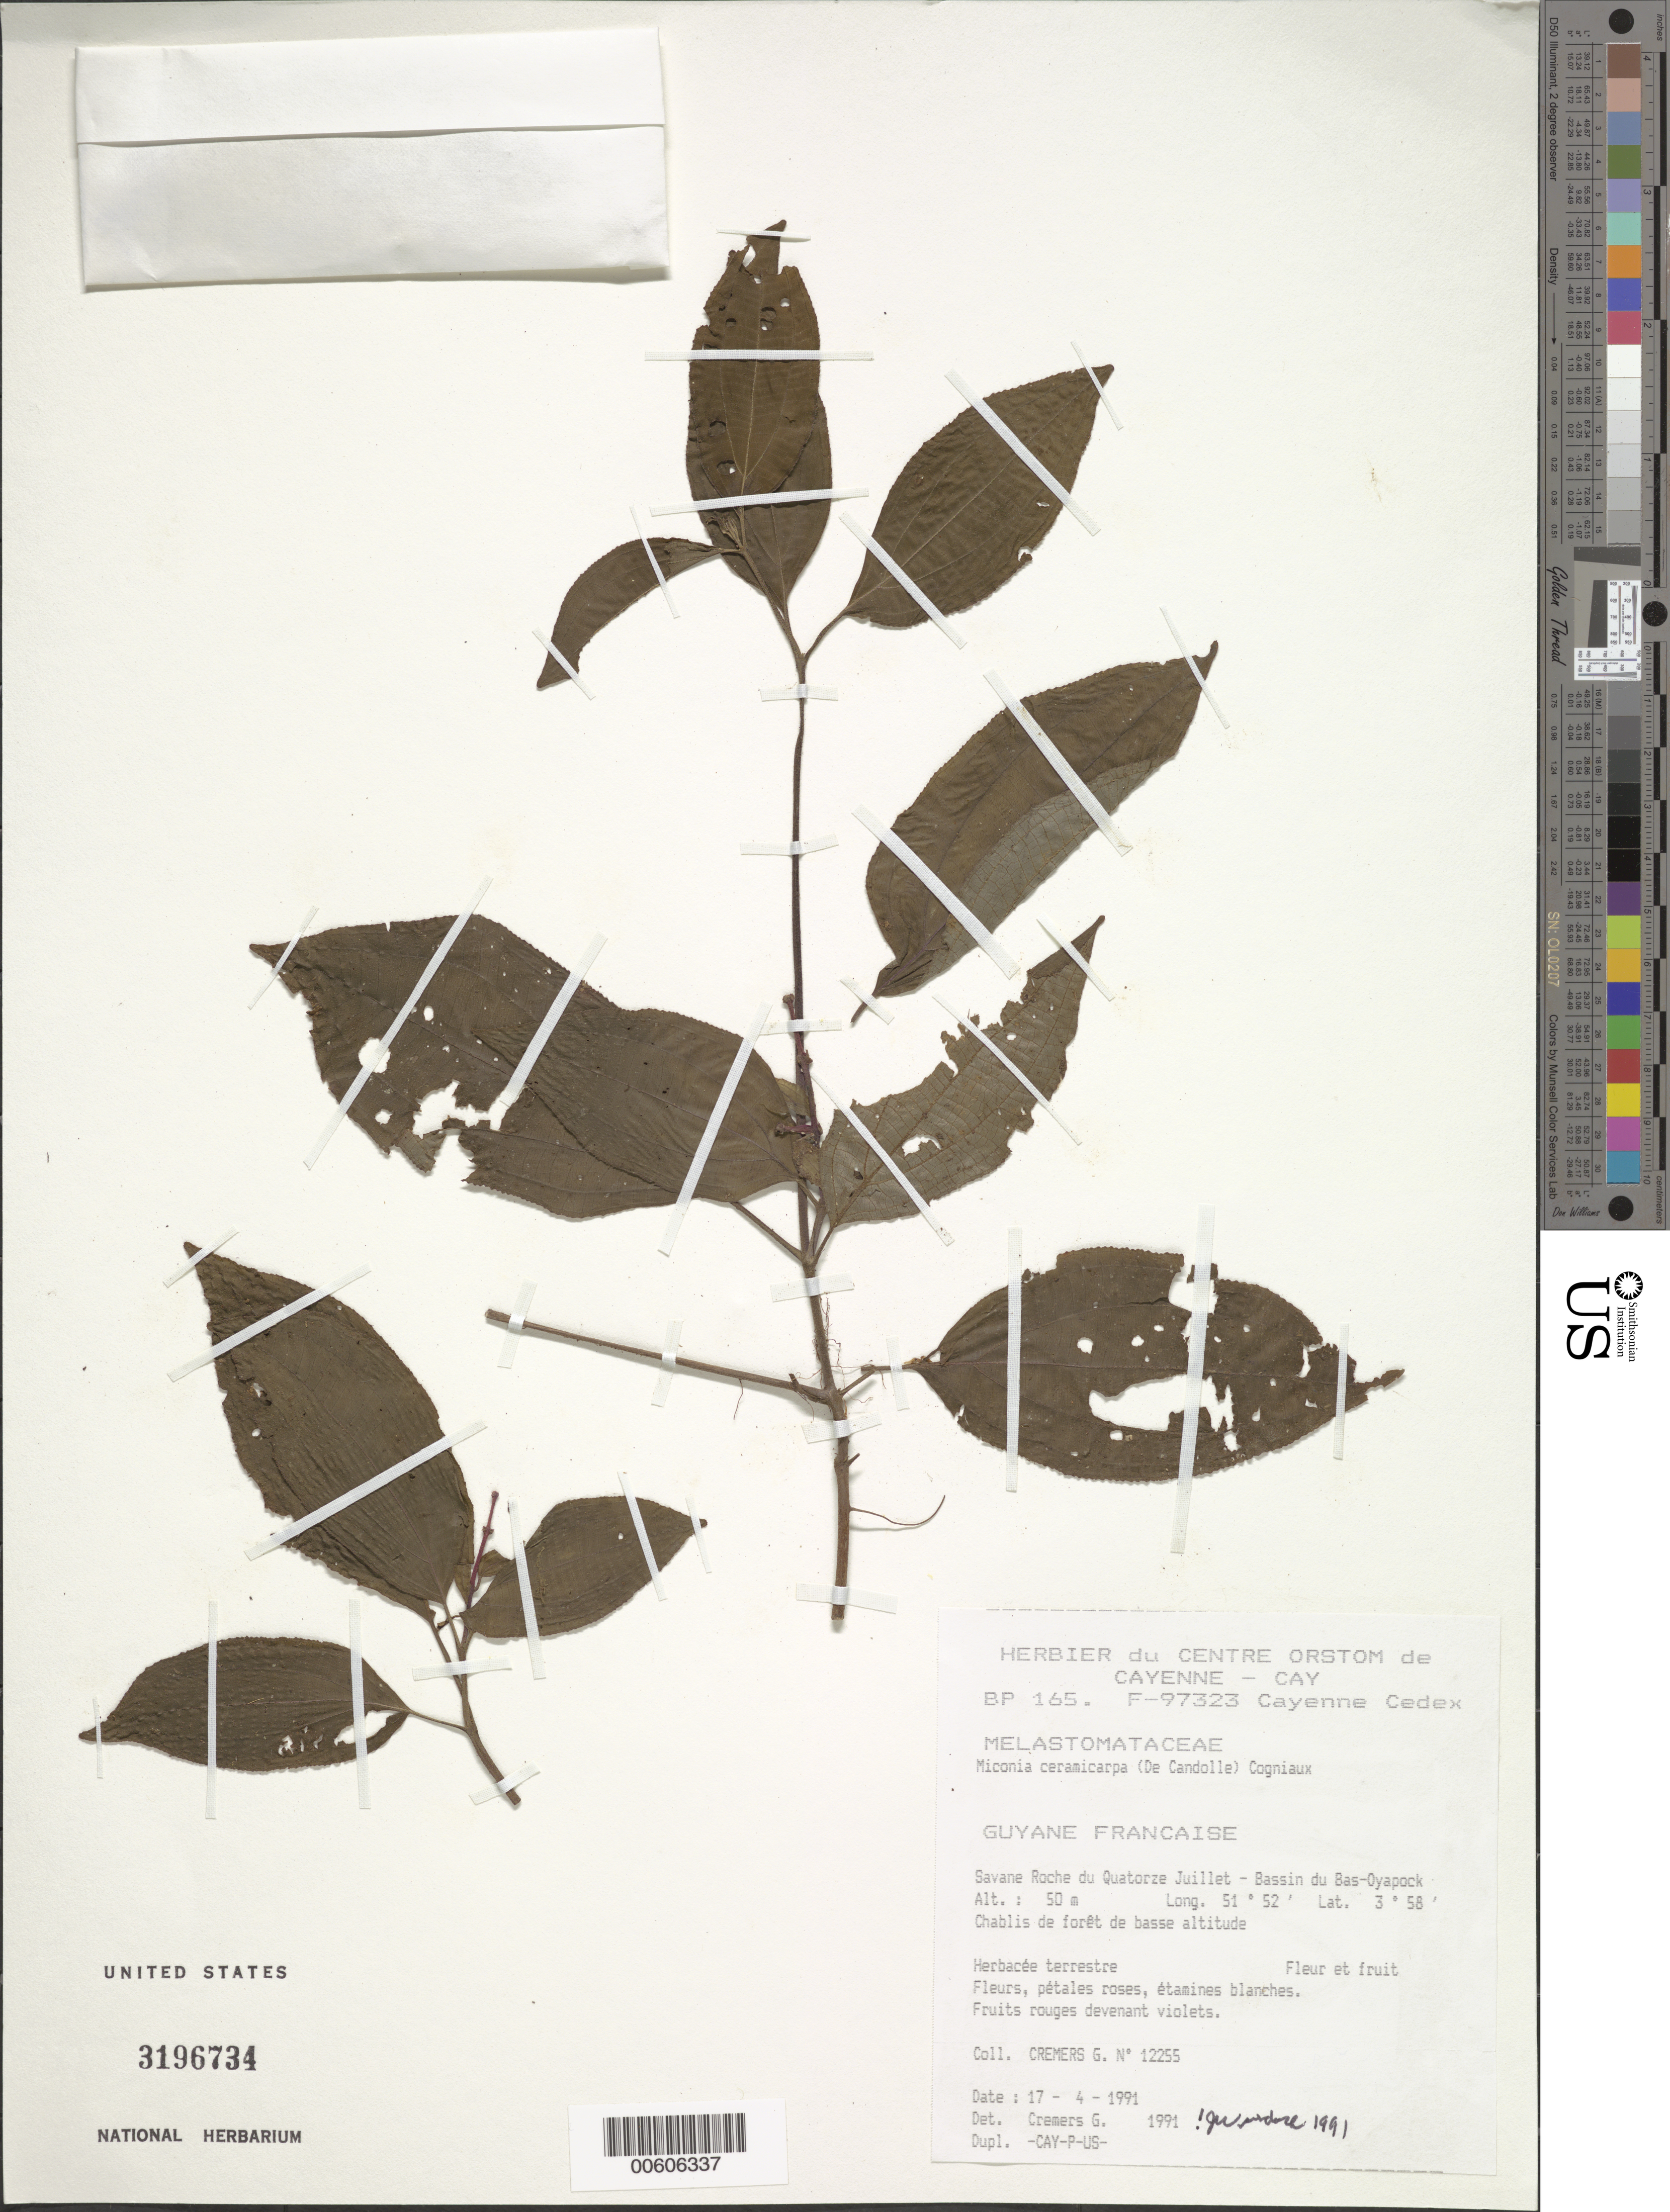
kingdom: Plantae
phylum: Tracheophyta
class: Magnoliopsida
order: Myrtales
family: Melastomataceae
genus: Miconia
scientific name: Miconia ceramicarpa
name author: (DC.) Cogn.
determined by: Wurdack, John J., (US), US (UNITED STATES)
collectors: G. Cremers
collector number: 12255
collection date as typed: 17-Apr-91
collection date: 1991-04-17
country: French Guiana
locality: Savane Roche du Quatorze Juillet, Bassin du Bas-Oyapock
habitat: Chablis de forêt de basse altitude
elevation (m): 50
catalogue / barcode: US 3196734